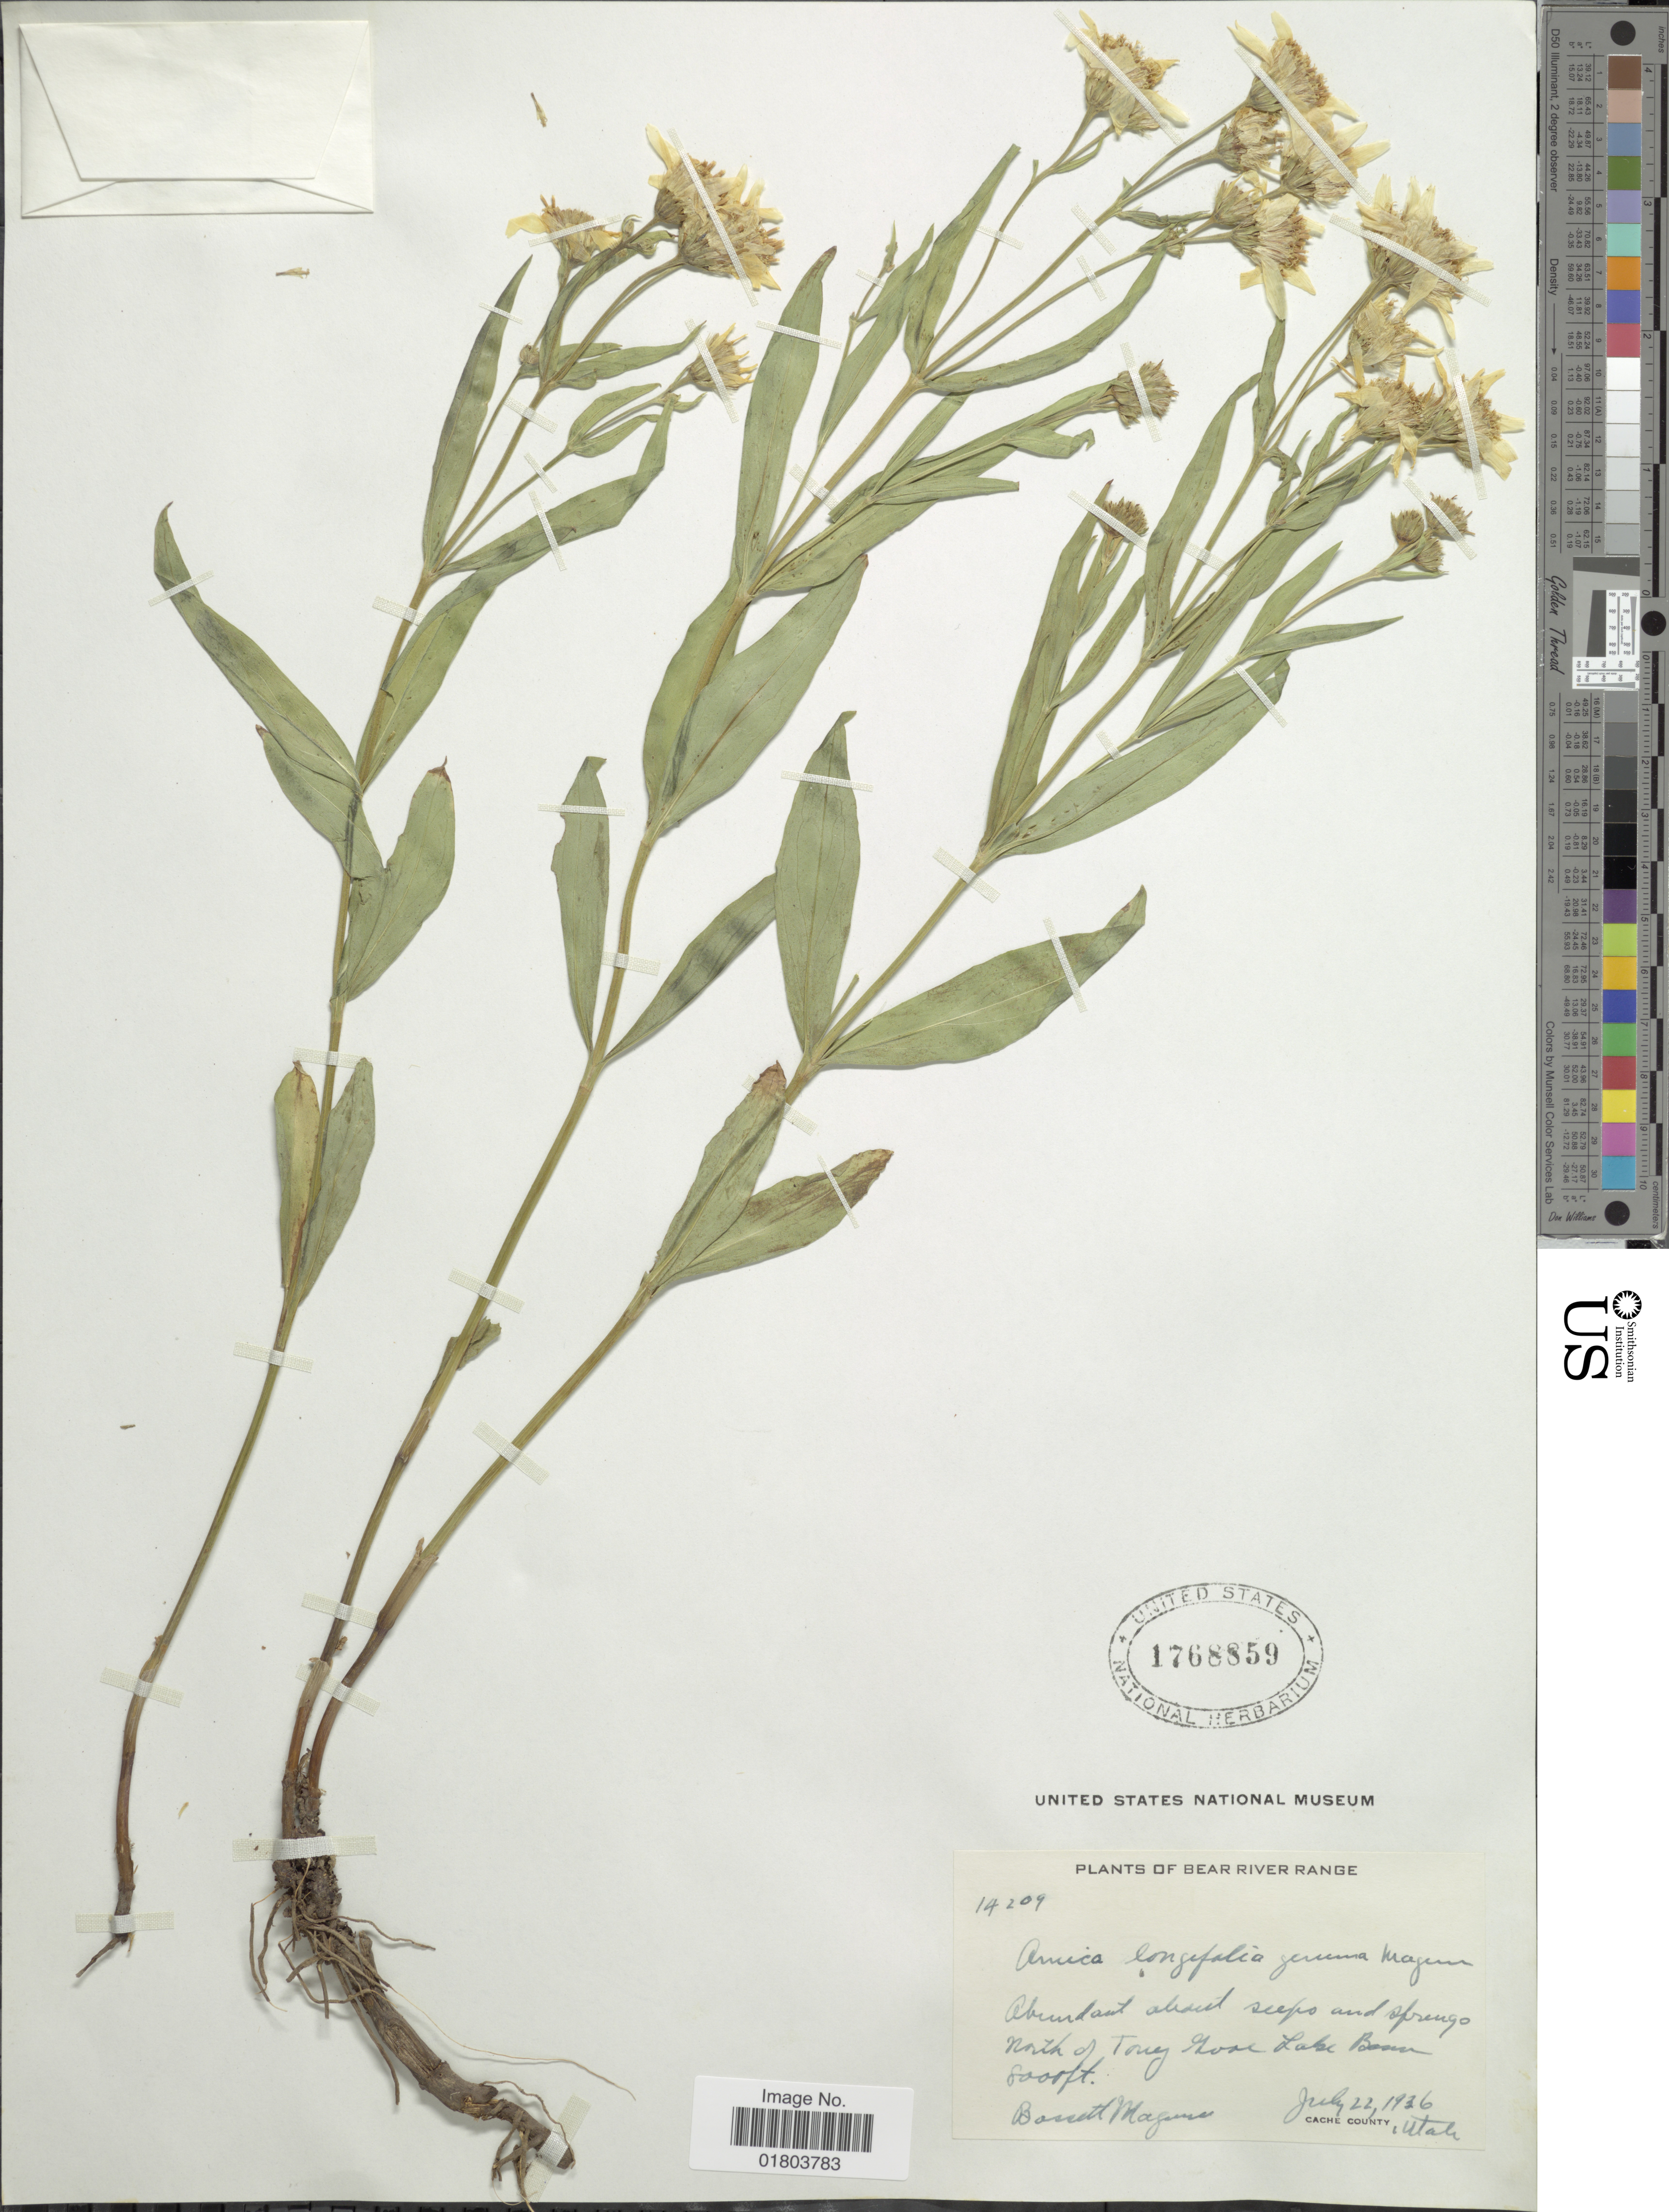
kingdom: Plantae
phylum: Tracheophyta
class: Magnoliopsida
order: Asterales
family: Asteraceae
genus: Arnica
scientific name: Arnica longifolia subsp. genuina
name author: Maguire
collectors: B. Maguire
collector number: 14209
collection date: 1936-07-22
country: United States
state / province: Utah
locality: Abundant about seeps and springs North of Tony Grove Lake Basin, Cache County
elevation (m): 2438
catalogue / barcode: US 1768859